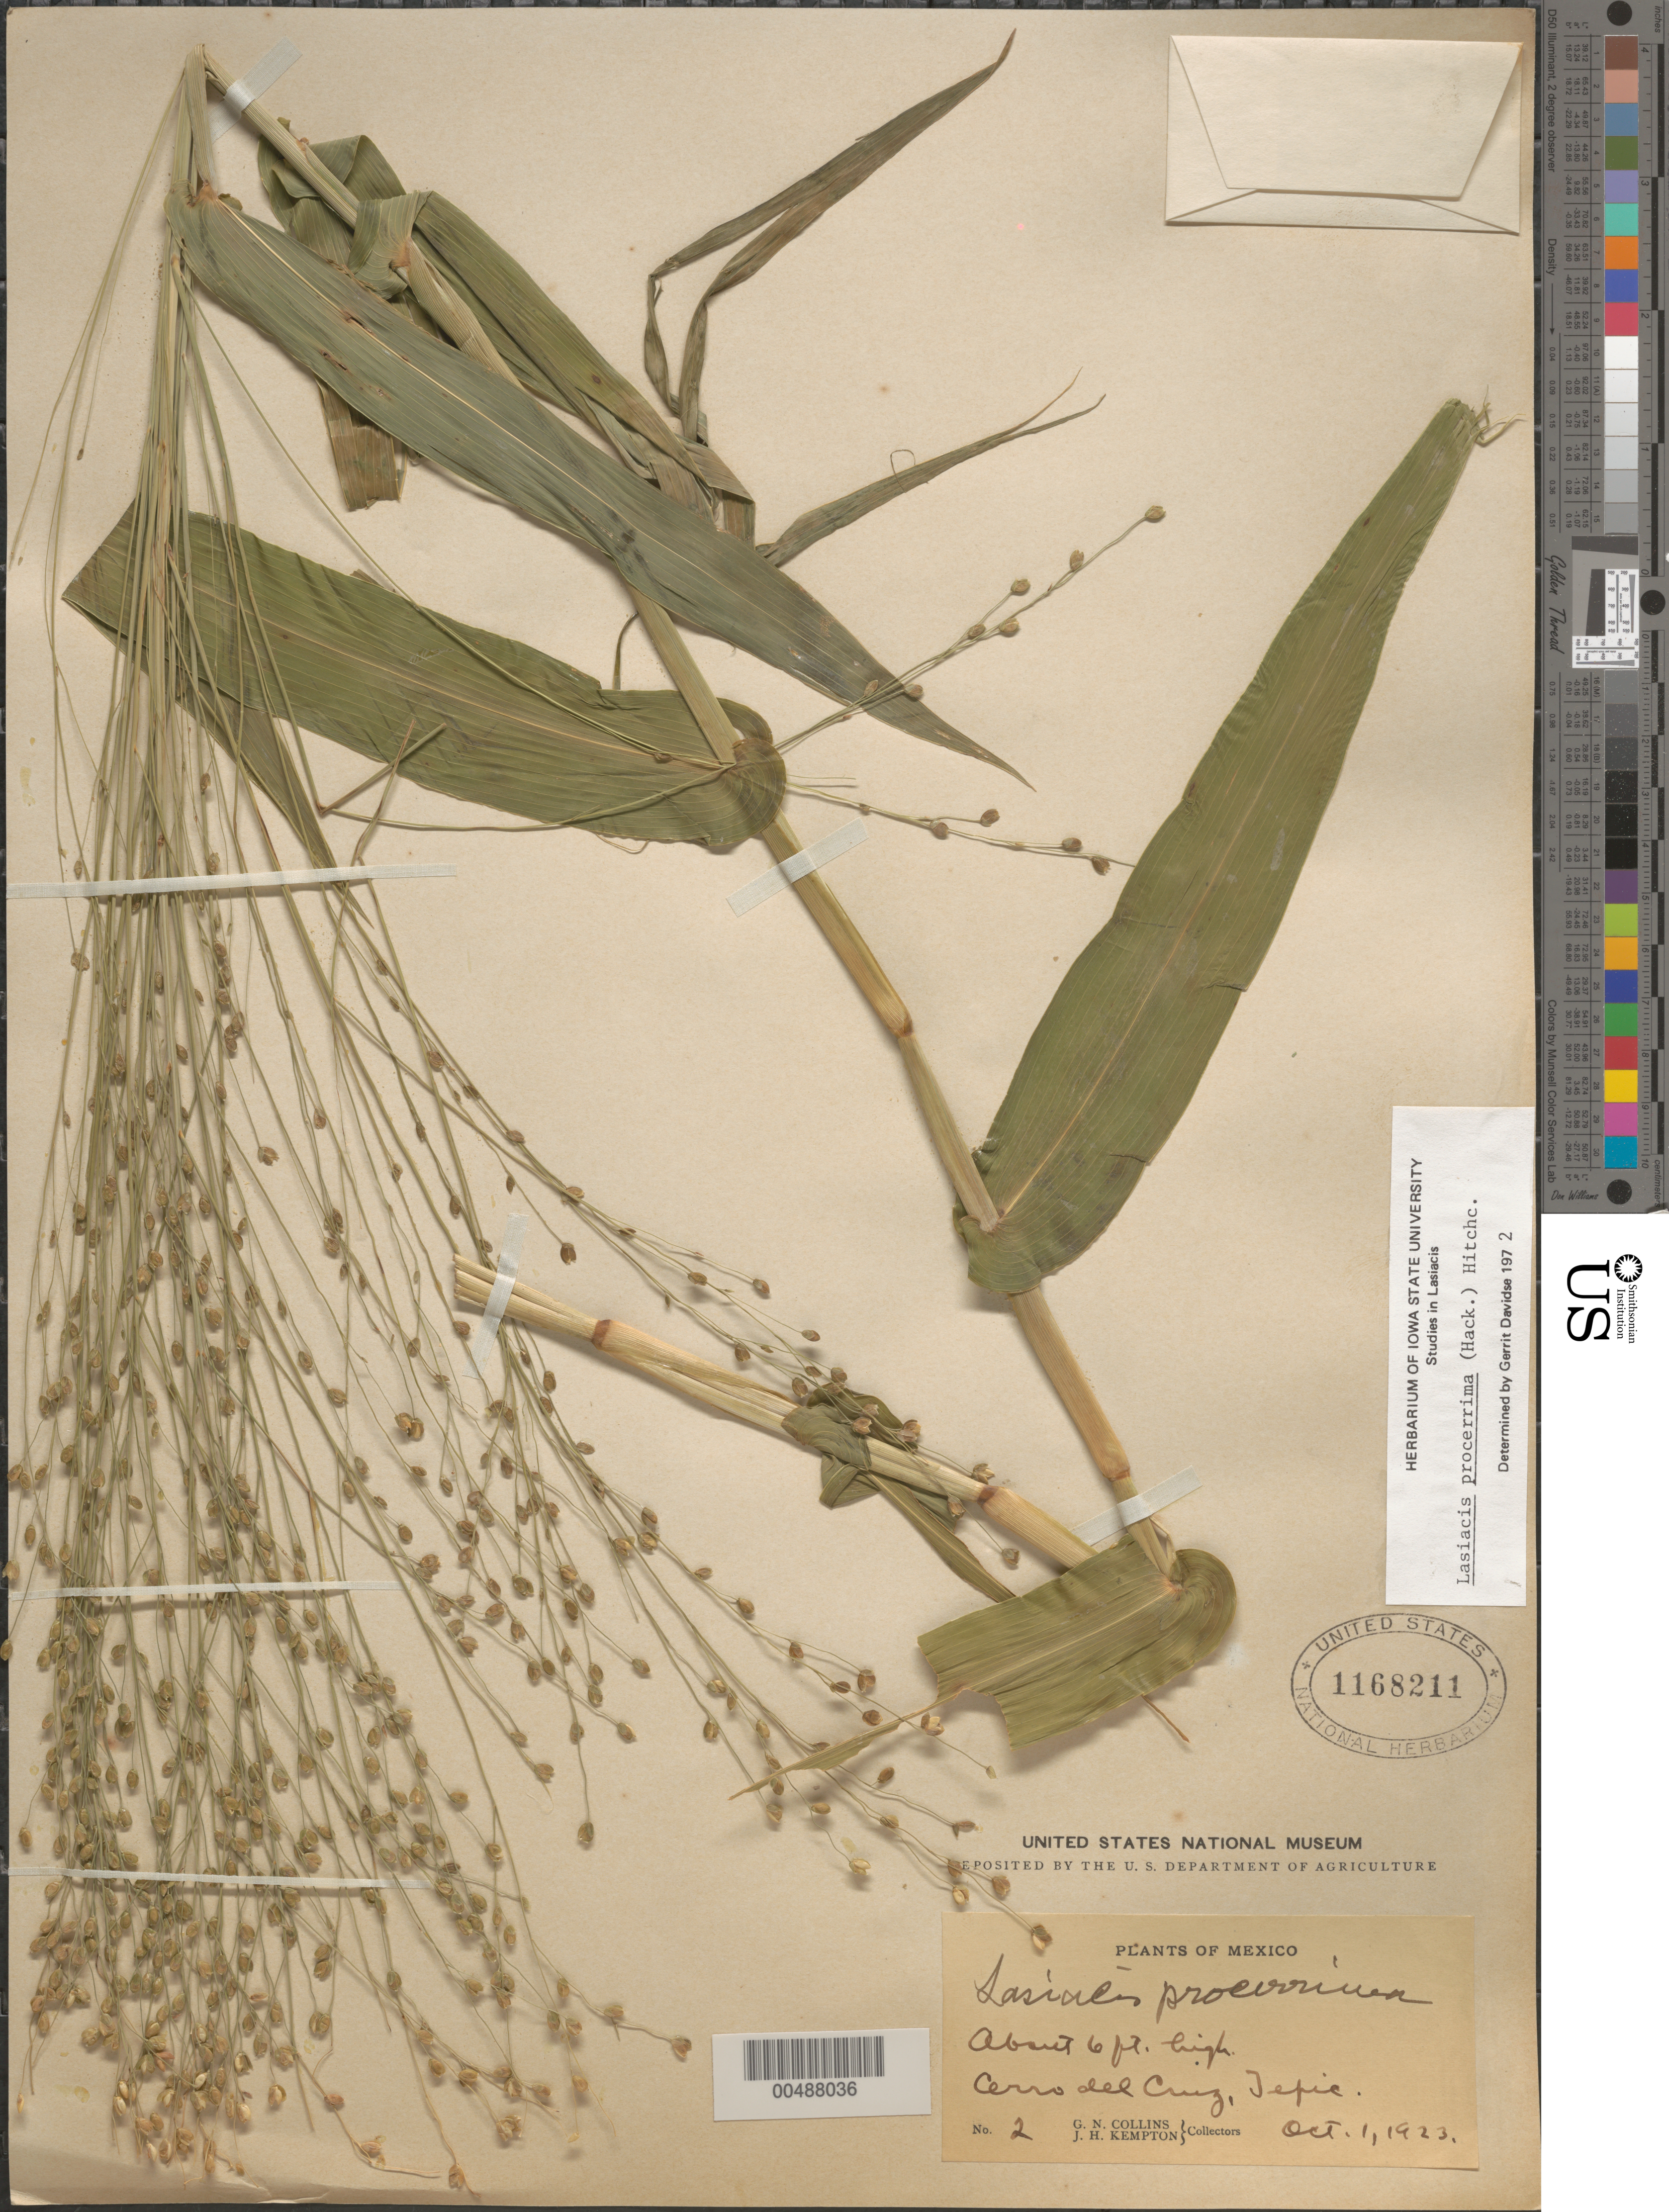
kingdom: Plantae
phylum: Tracheophyta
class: Liliopsida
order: Poales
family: Poaceae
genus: Lasiacis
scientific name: Lasiacis procerrima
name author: (Hack.) Hitchc.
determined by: Davidse, Gerrit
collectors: G. Collins & J. H. Kempton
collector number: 2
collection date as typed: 1 Oct 1923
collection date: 1923-10-01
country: Mexico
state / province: Nayarit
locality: Cerro del Cruz, Tepic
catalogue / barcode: US 1168211